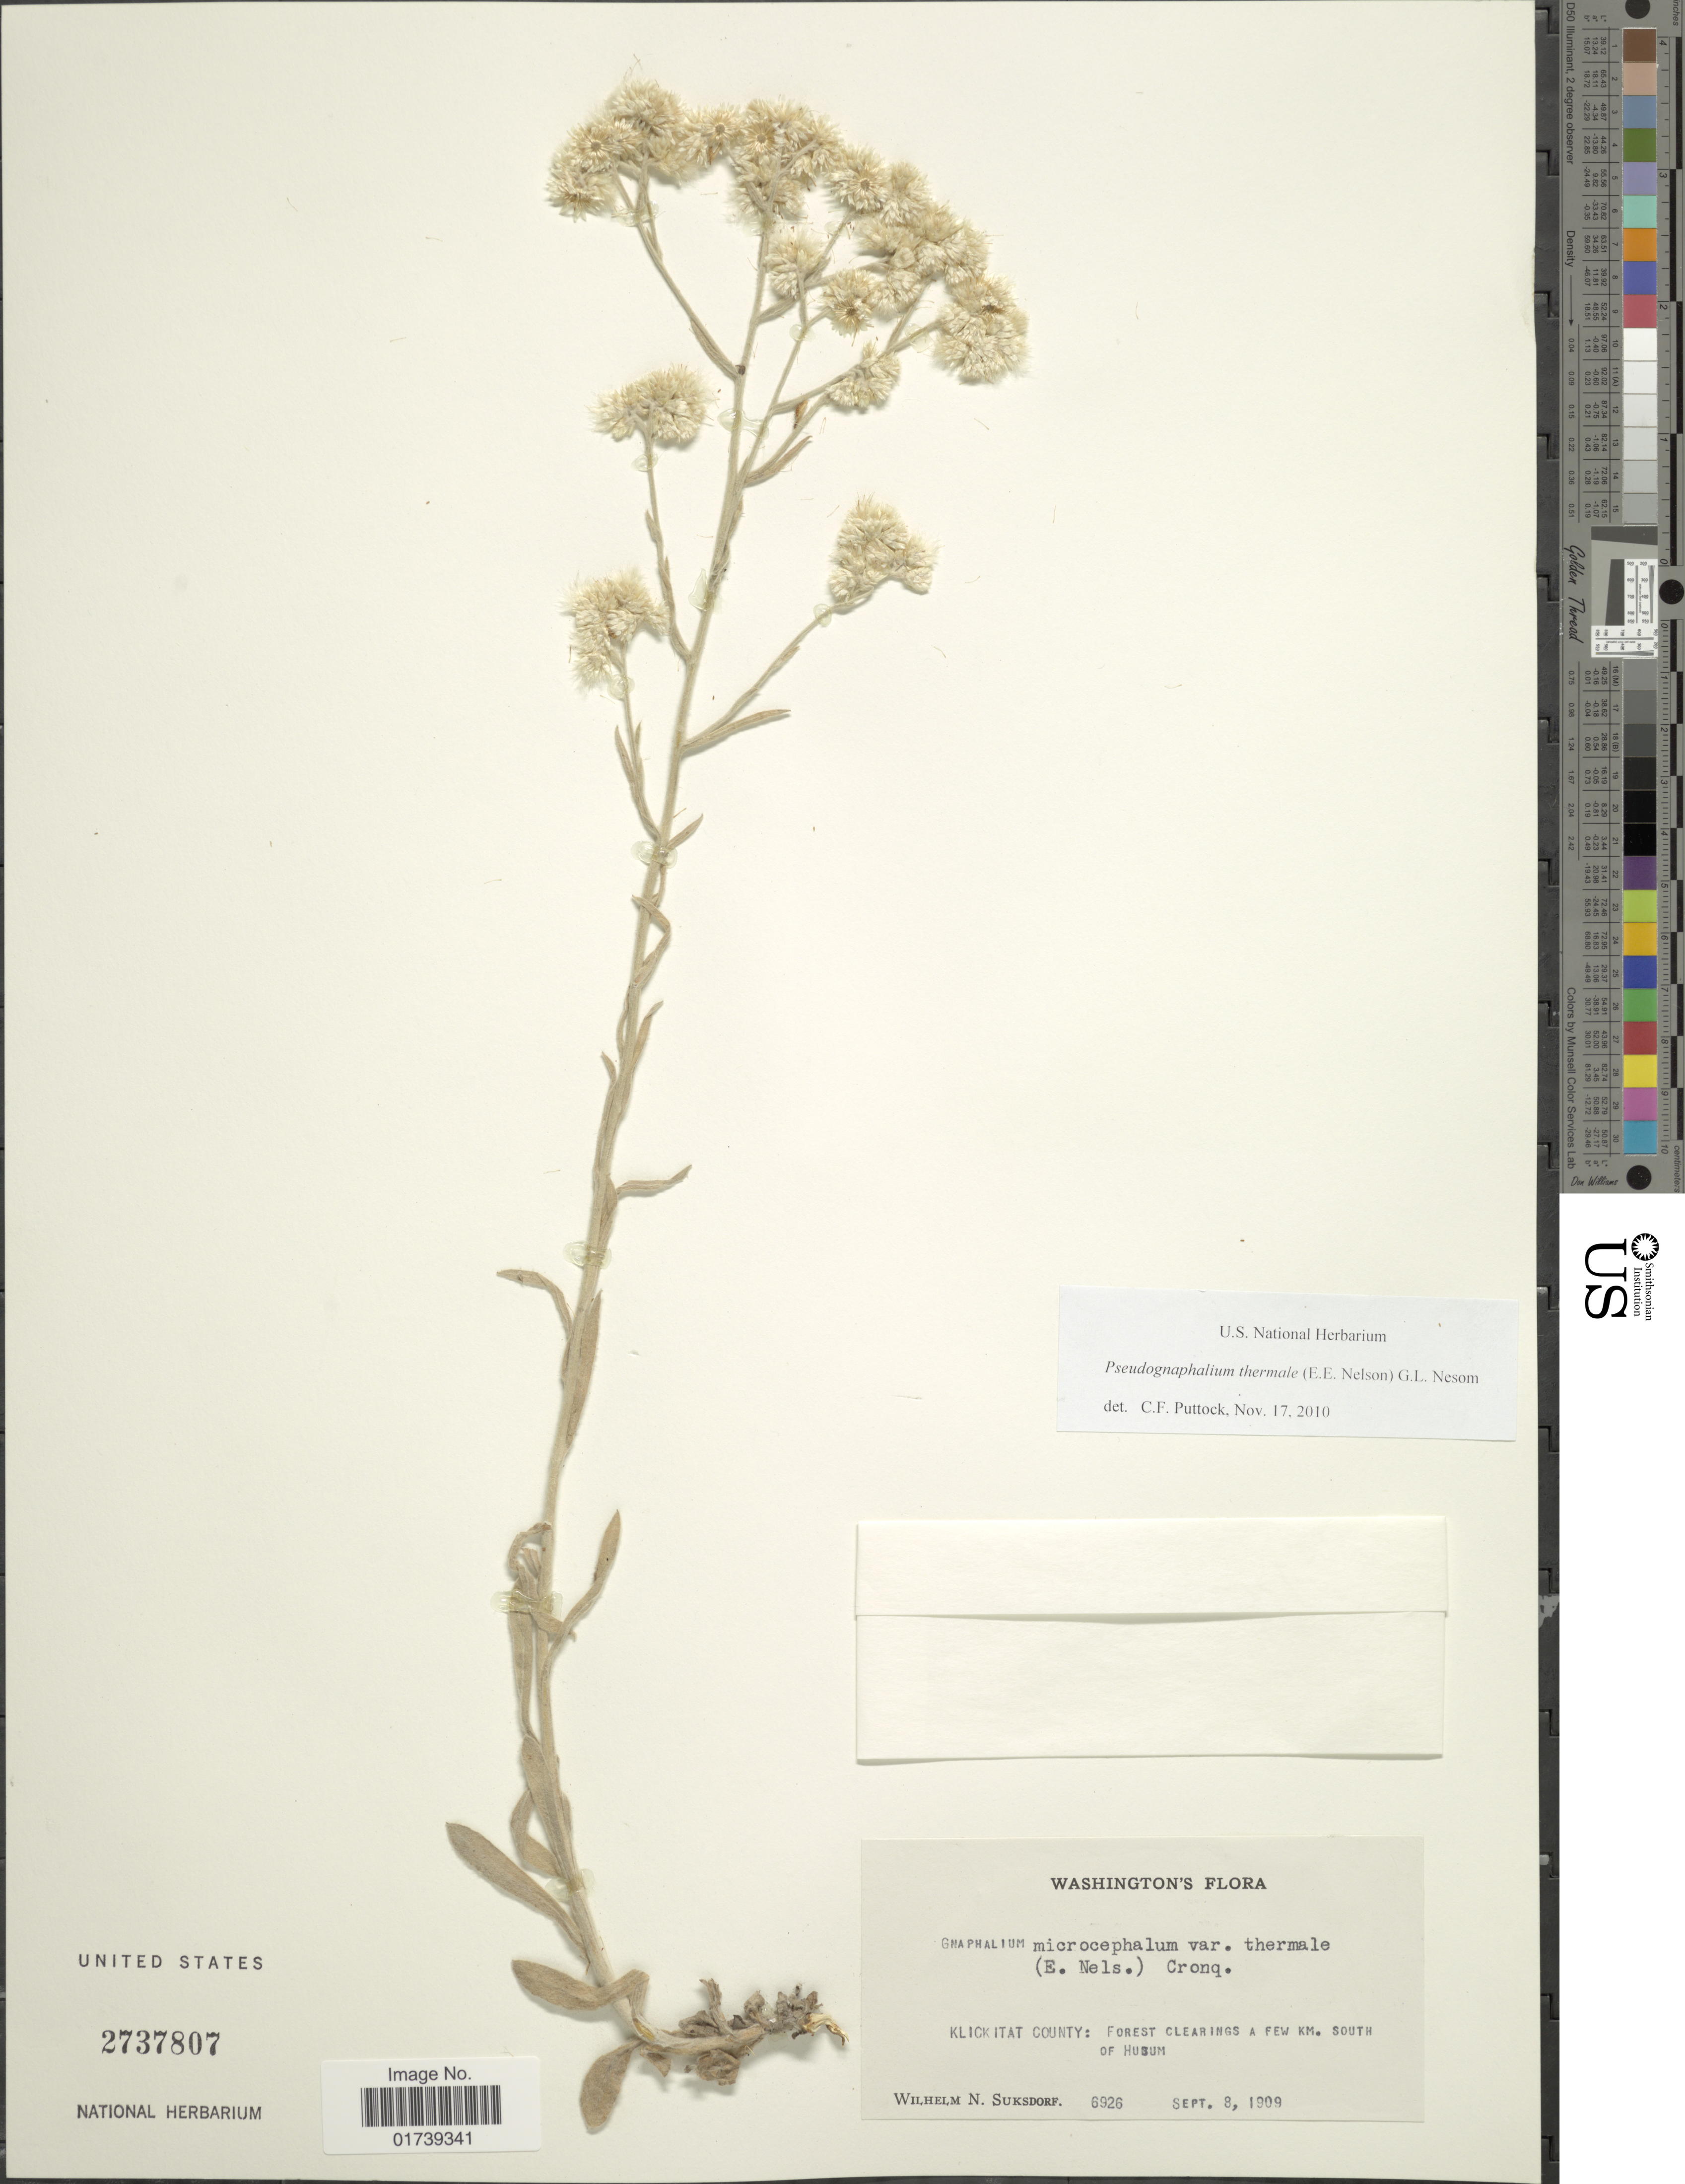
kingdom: Plantae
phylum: Tracheophyta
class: Magnoliopsida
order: Asterales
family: Asteraceae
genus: Pseudognaphalium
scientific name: Pseudognaphalium thermale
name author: (E.E. Nelson) G.L. Nesom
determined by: Puttock, Christopher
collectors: W. N. Suksdorf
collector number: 6926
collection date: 1909-09-08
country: United States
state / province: Washington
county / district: Klickitat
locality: Klick Itat County: Forest Clearings a few Km. South of Husum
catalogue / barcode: US 2737807